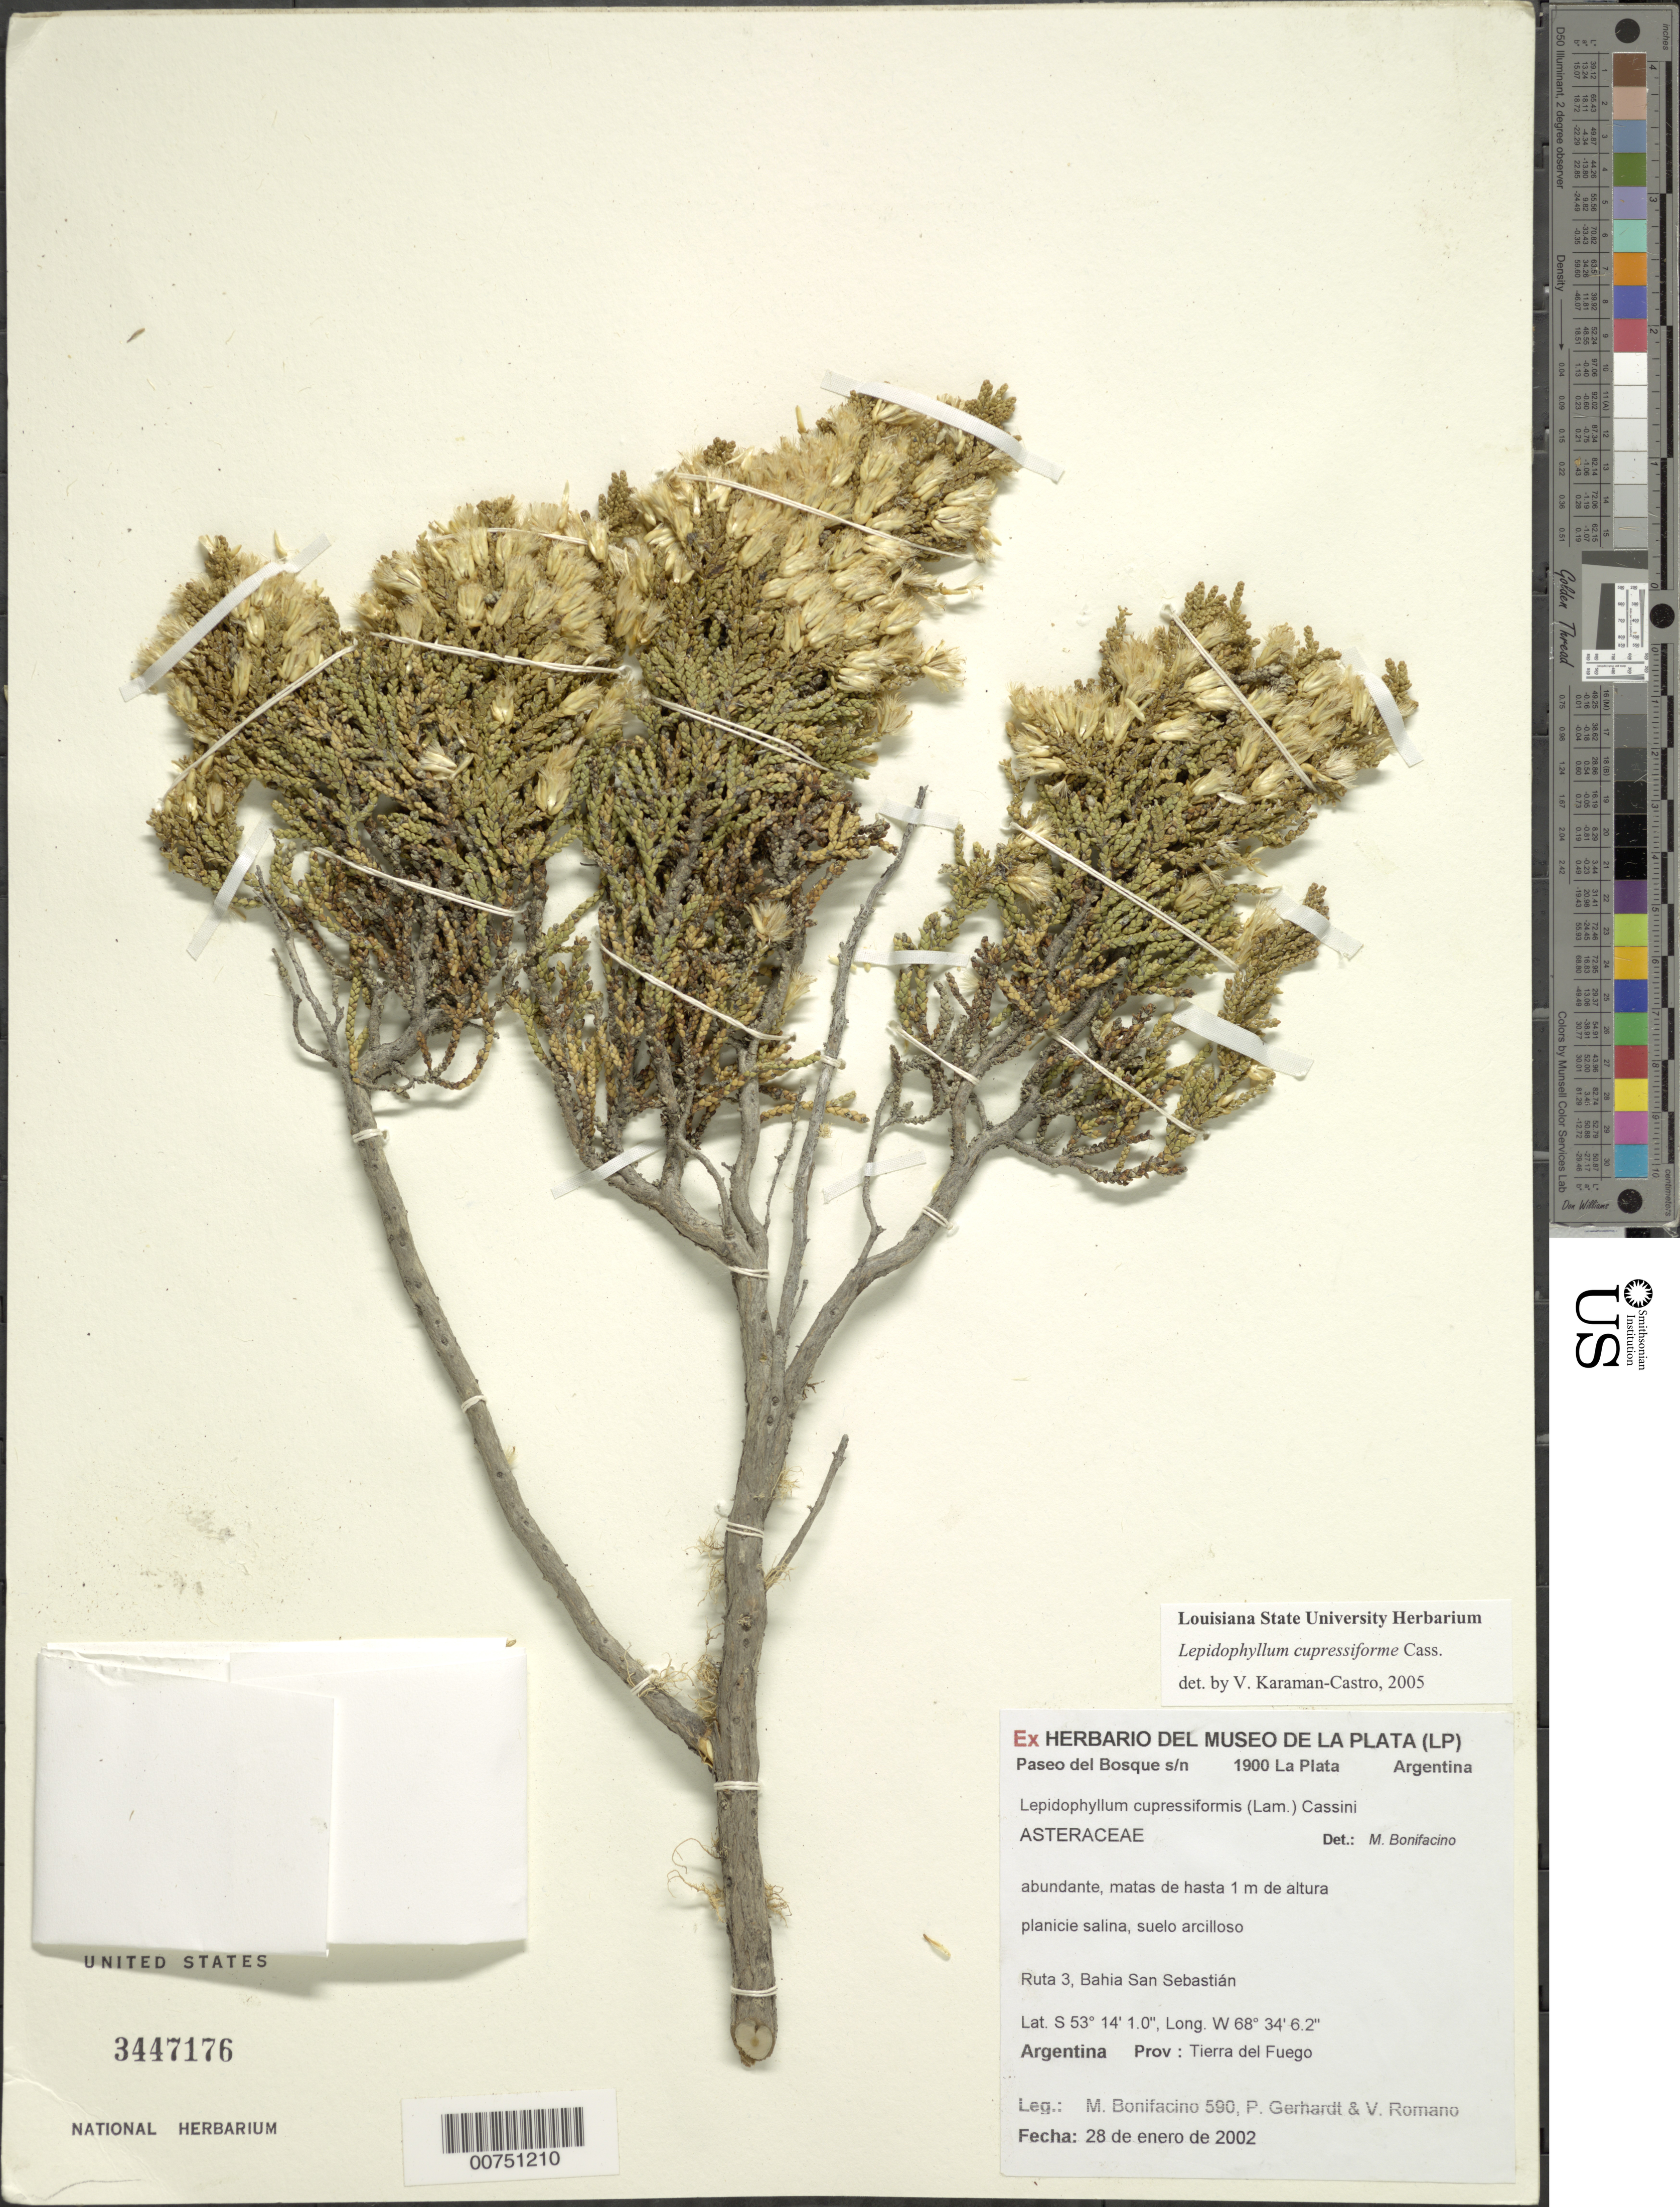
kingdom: Plantae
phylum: Tracheophyta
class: Magnoliopsida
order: Asterales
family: Asteraceae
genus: Lepidophyllum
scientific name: Lepidophyllum cupressiforme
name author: (Lam.) Cass.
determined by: Bonifacino, José Mauricio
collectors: M. Bonifacino, P. Gerhardt & V. Romano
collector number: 0590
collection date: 2002-01-28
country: Argentina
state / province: Tierra del Fuego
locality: Ruta 3, Bahia San Sebastian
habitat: Planicie salina, suelo arcilloso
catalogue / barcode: US 3447176